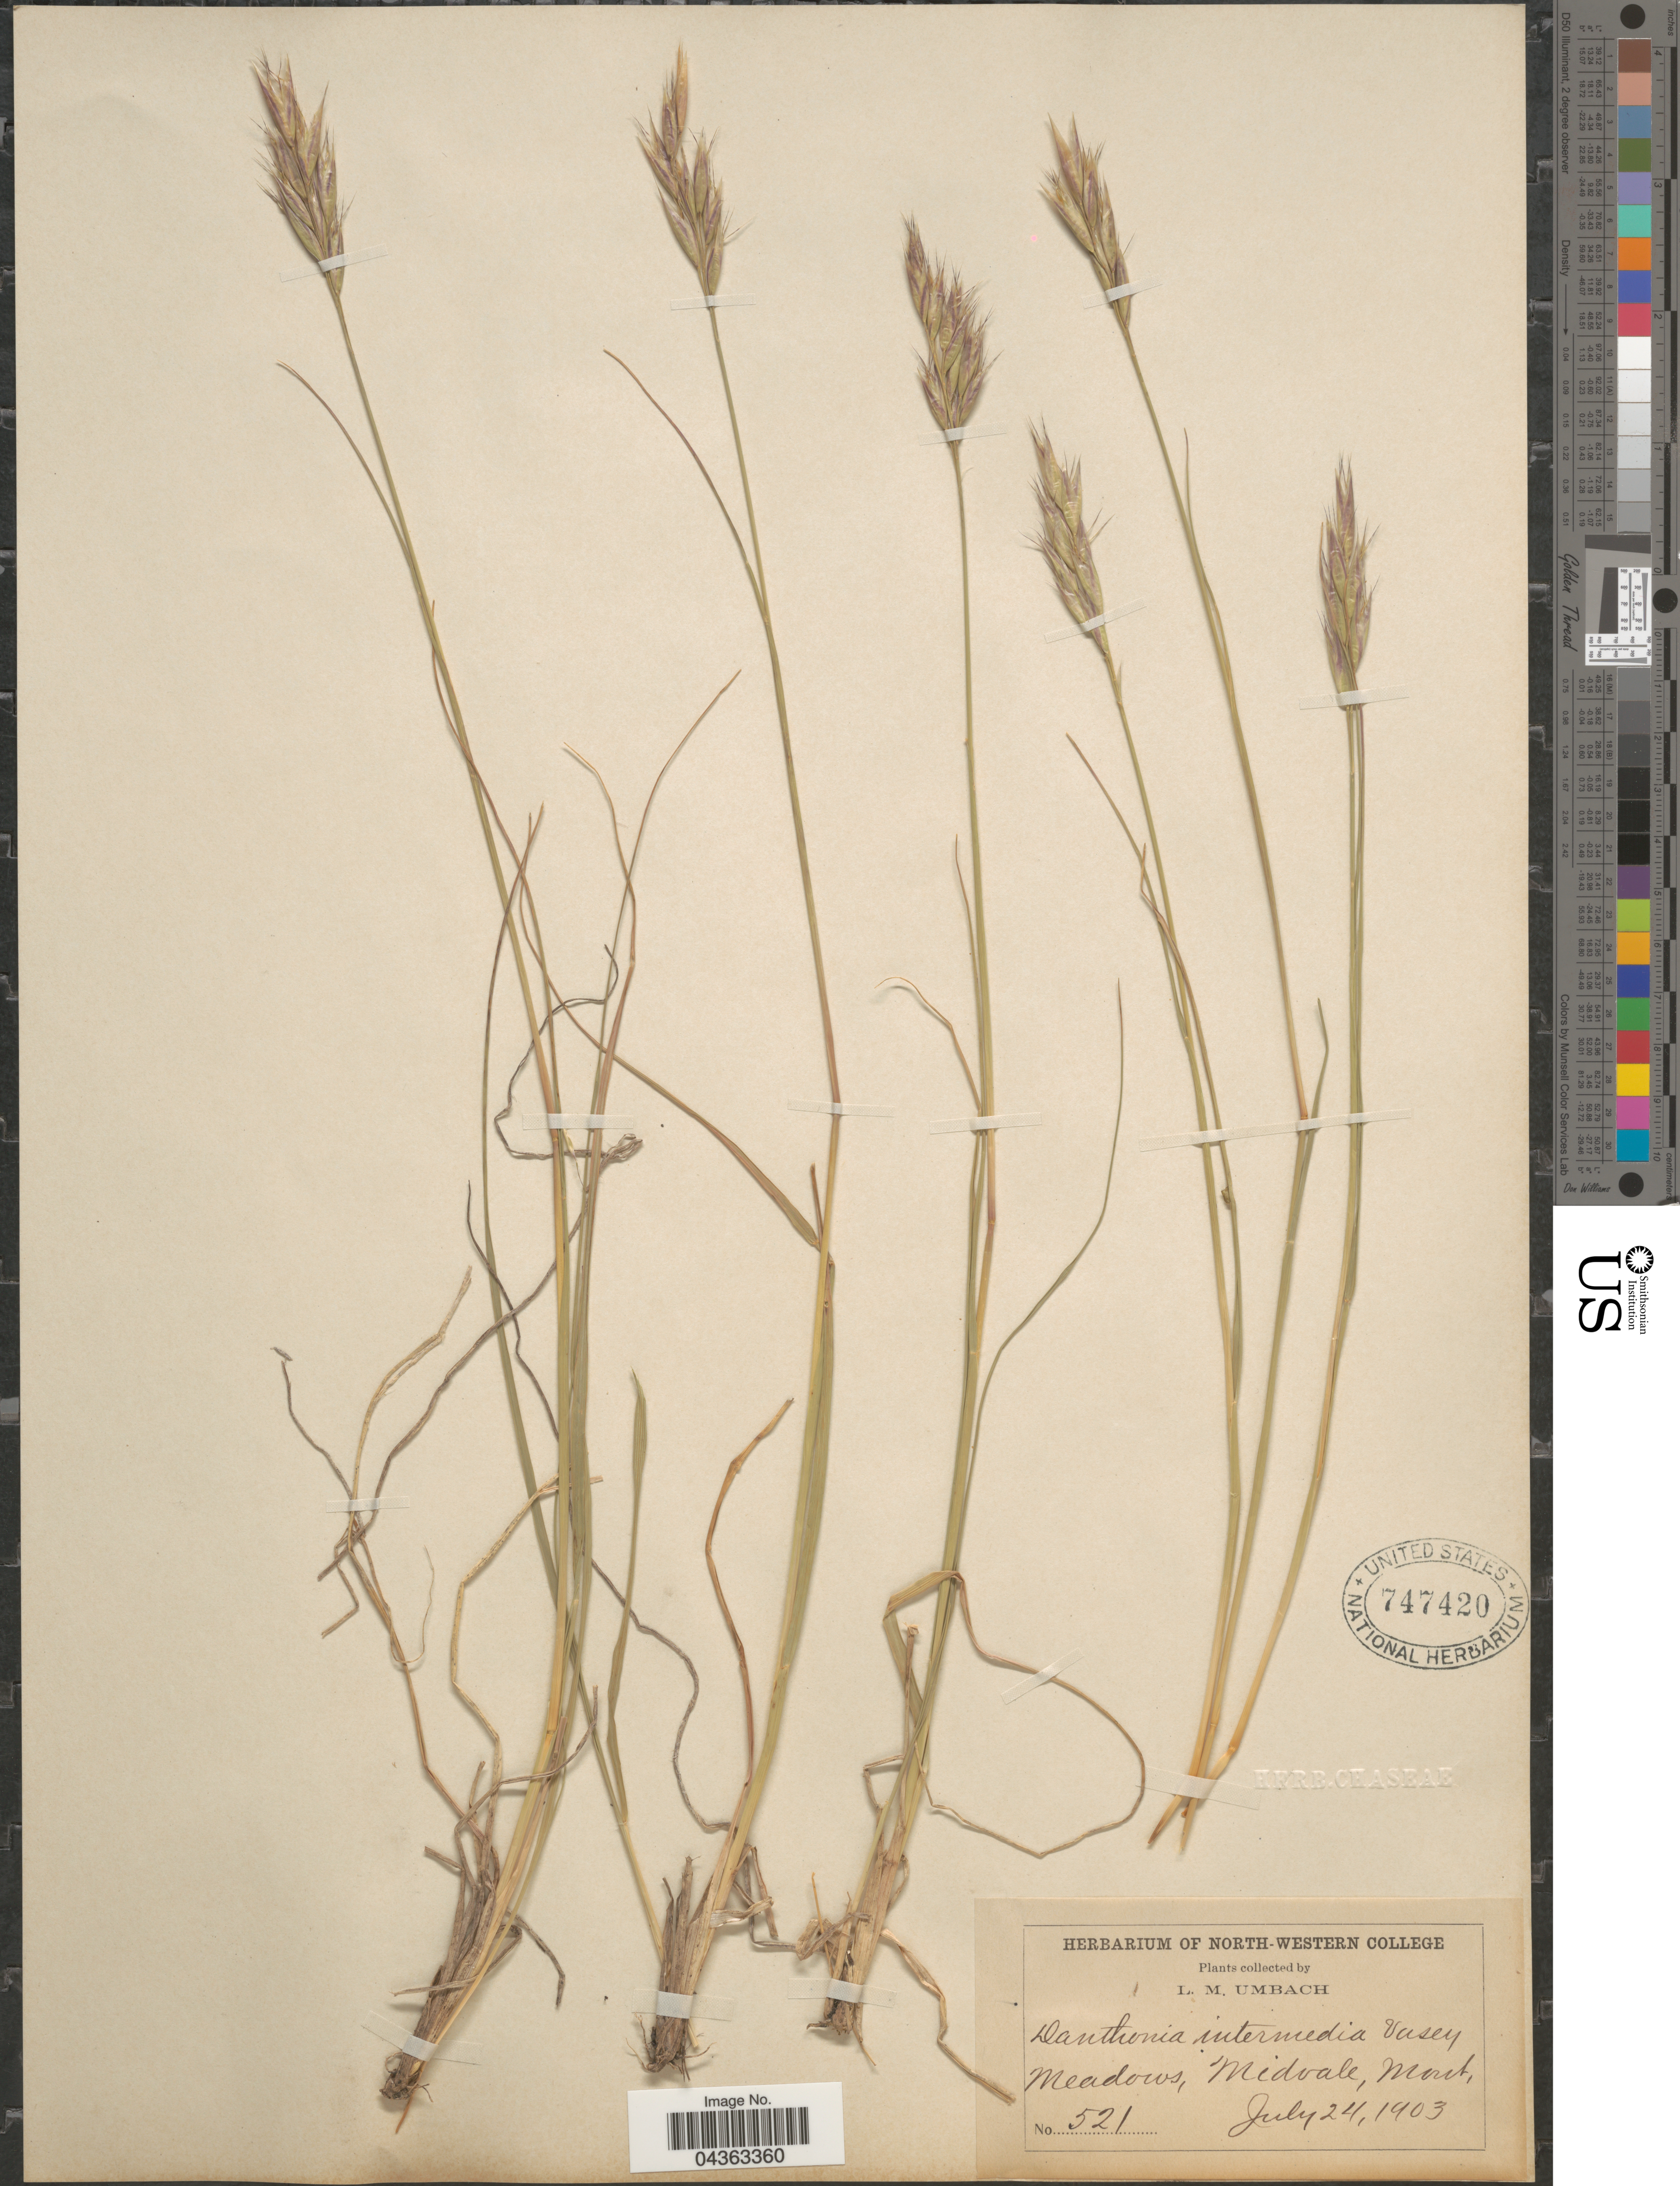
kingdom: Plantae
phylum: Tracheophyta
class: Liliopsida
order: Poales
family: Poaceae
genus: Danthonia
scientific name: Danthonia intermedia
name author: Vasey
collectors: L. M. Umbach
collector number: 521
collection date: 1903-07-24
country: United States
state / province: Montana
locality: Meadows, Midvale.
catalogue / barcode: US 747420